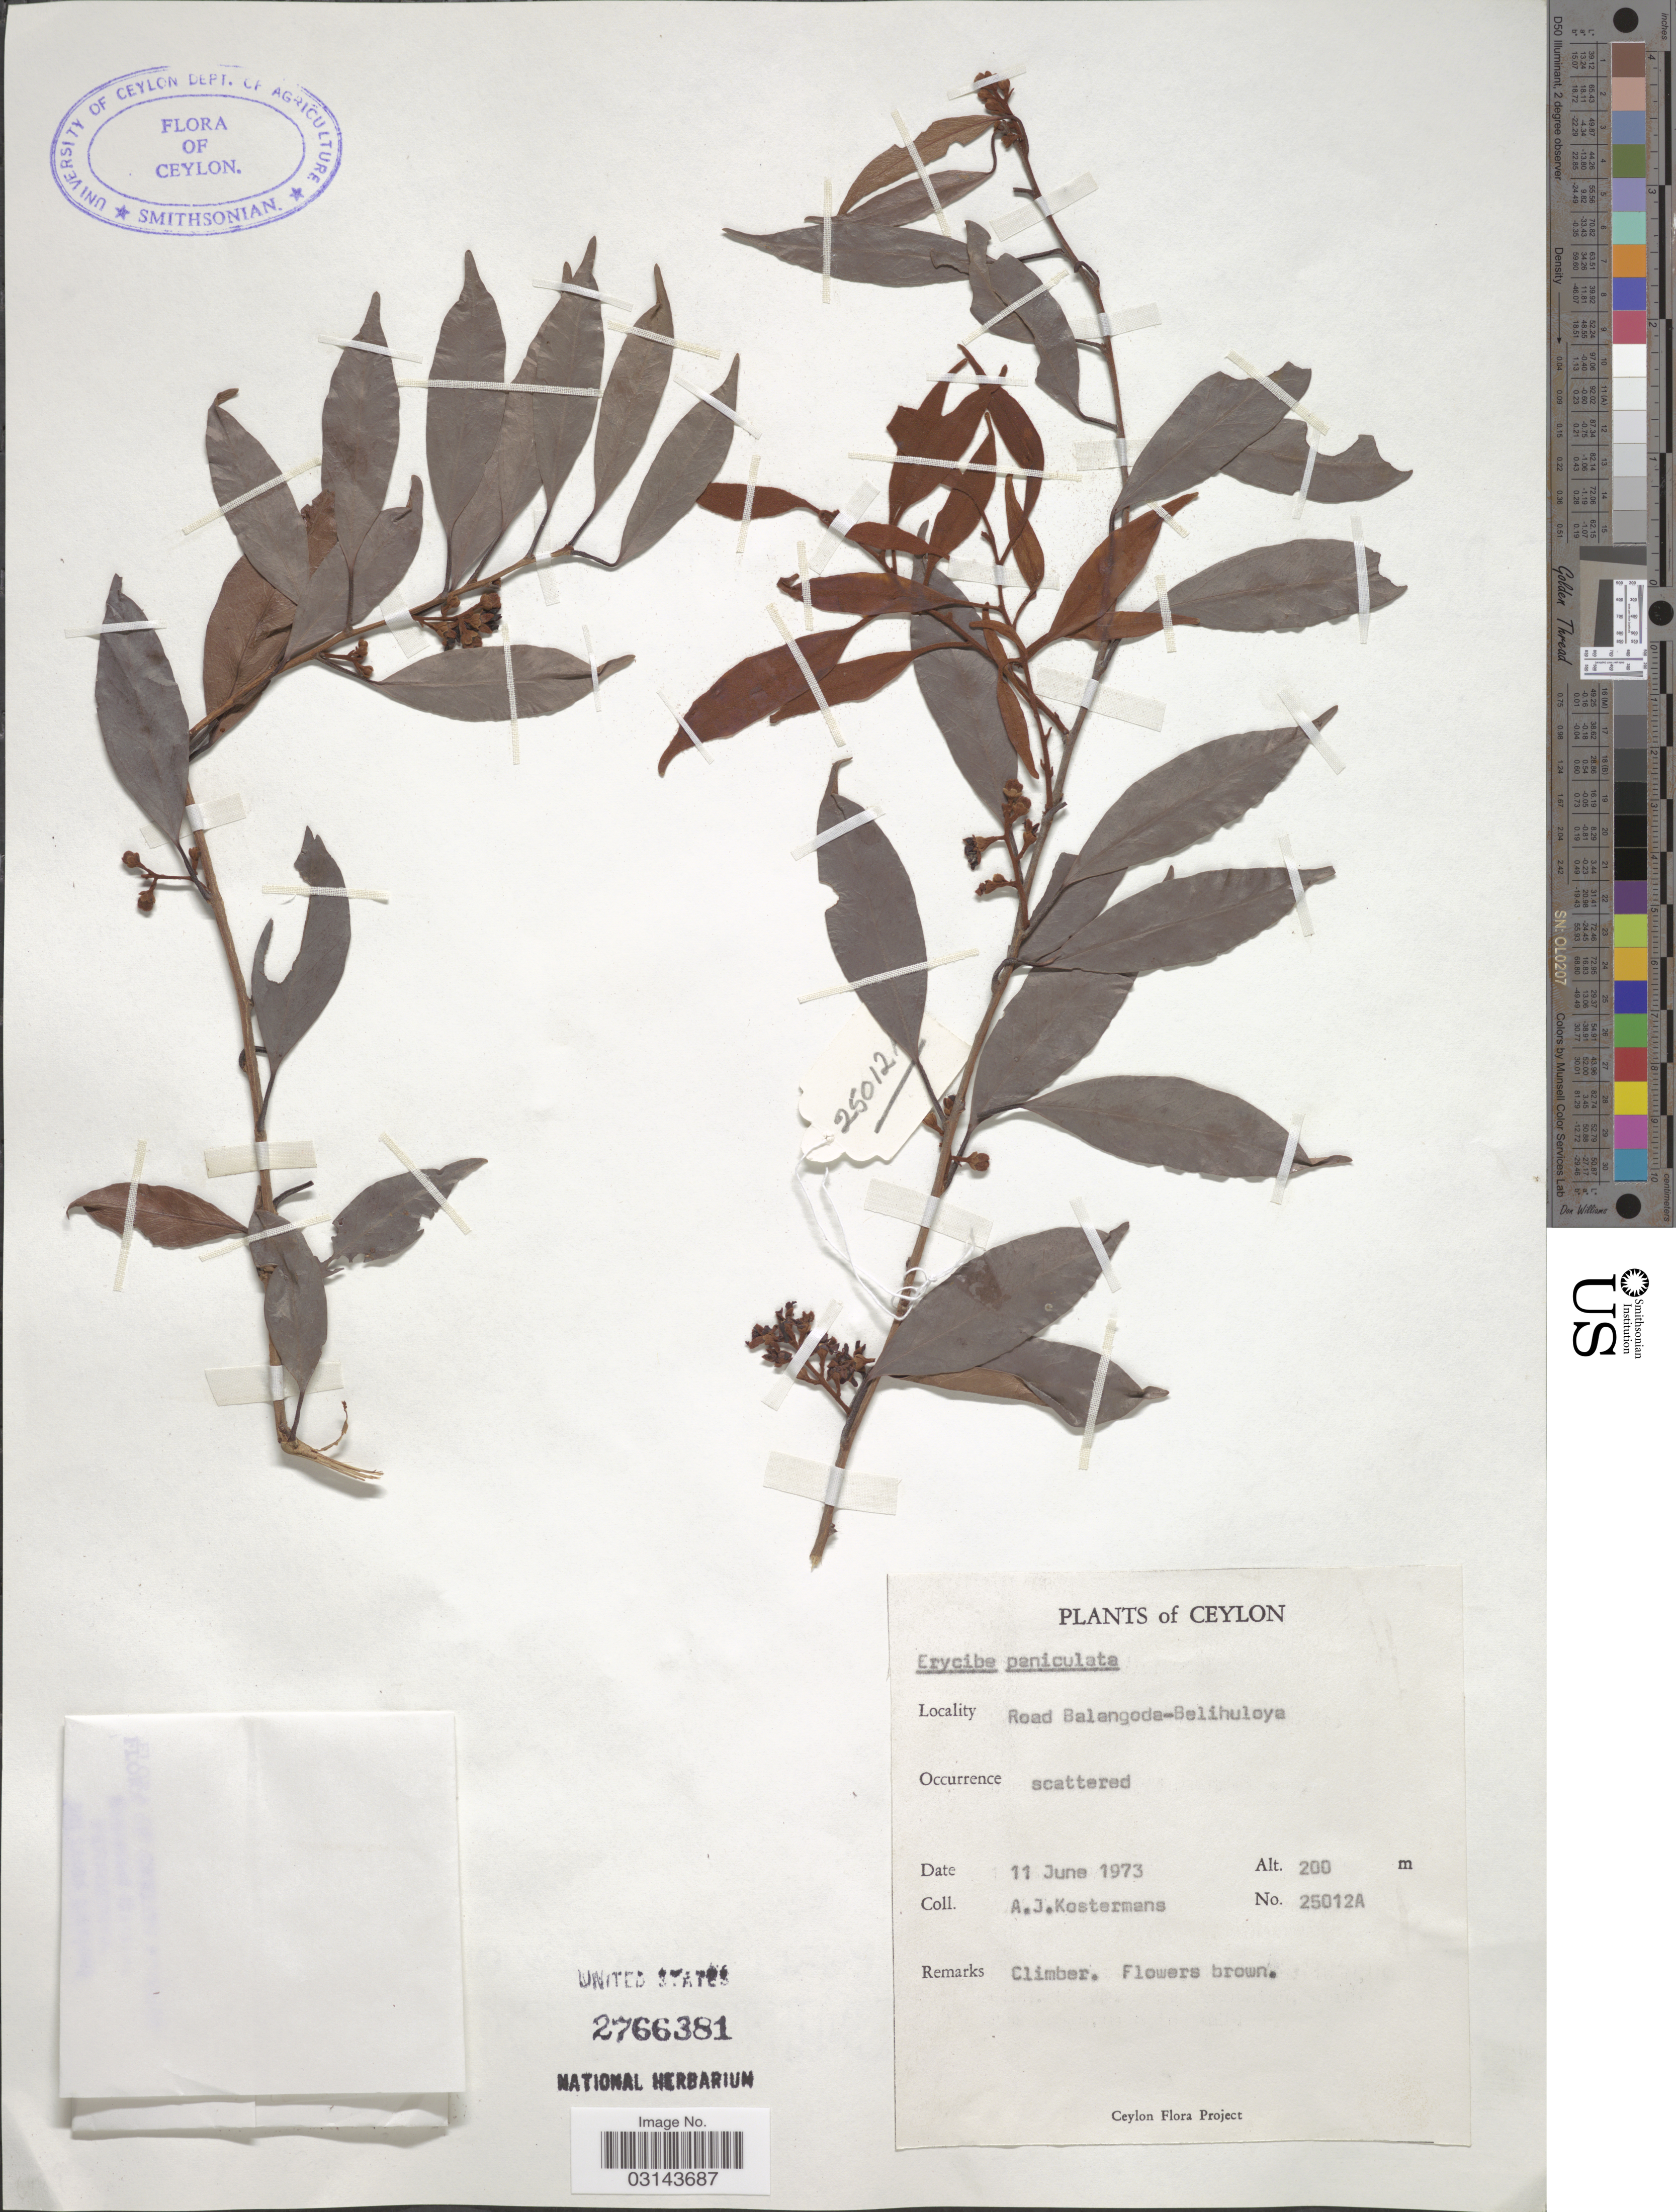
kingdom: Plantae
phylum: Tracheophyta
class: Magnoliopsida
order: Solanales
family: Convolvulaceae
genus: Erycibe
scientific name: Erycibe paniculata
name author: Roxb.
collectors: A. J. G. Kostermans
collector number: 25012A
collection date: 1973-06-11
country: Sri Lanka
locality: Ceylon. Road Balangoda-Belihuloya.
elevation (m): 200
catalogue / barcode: US 2766381